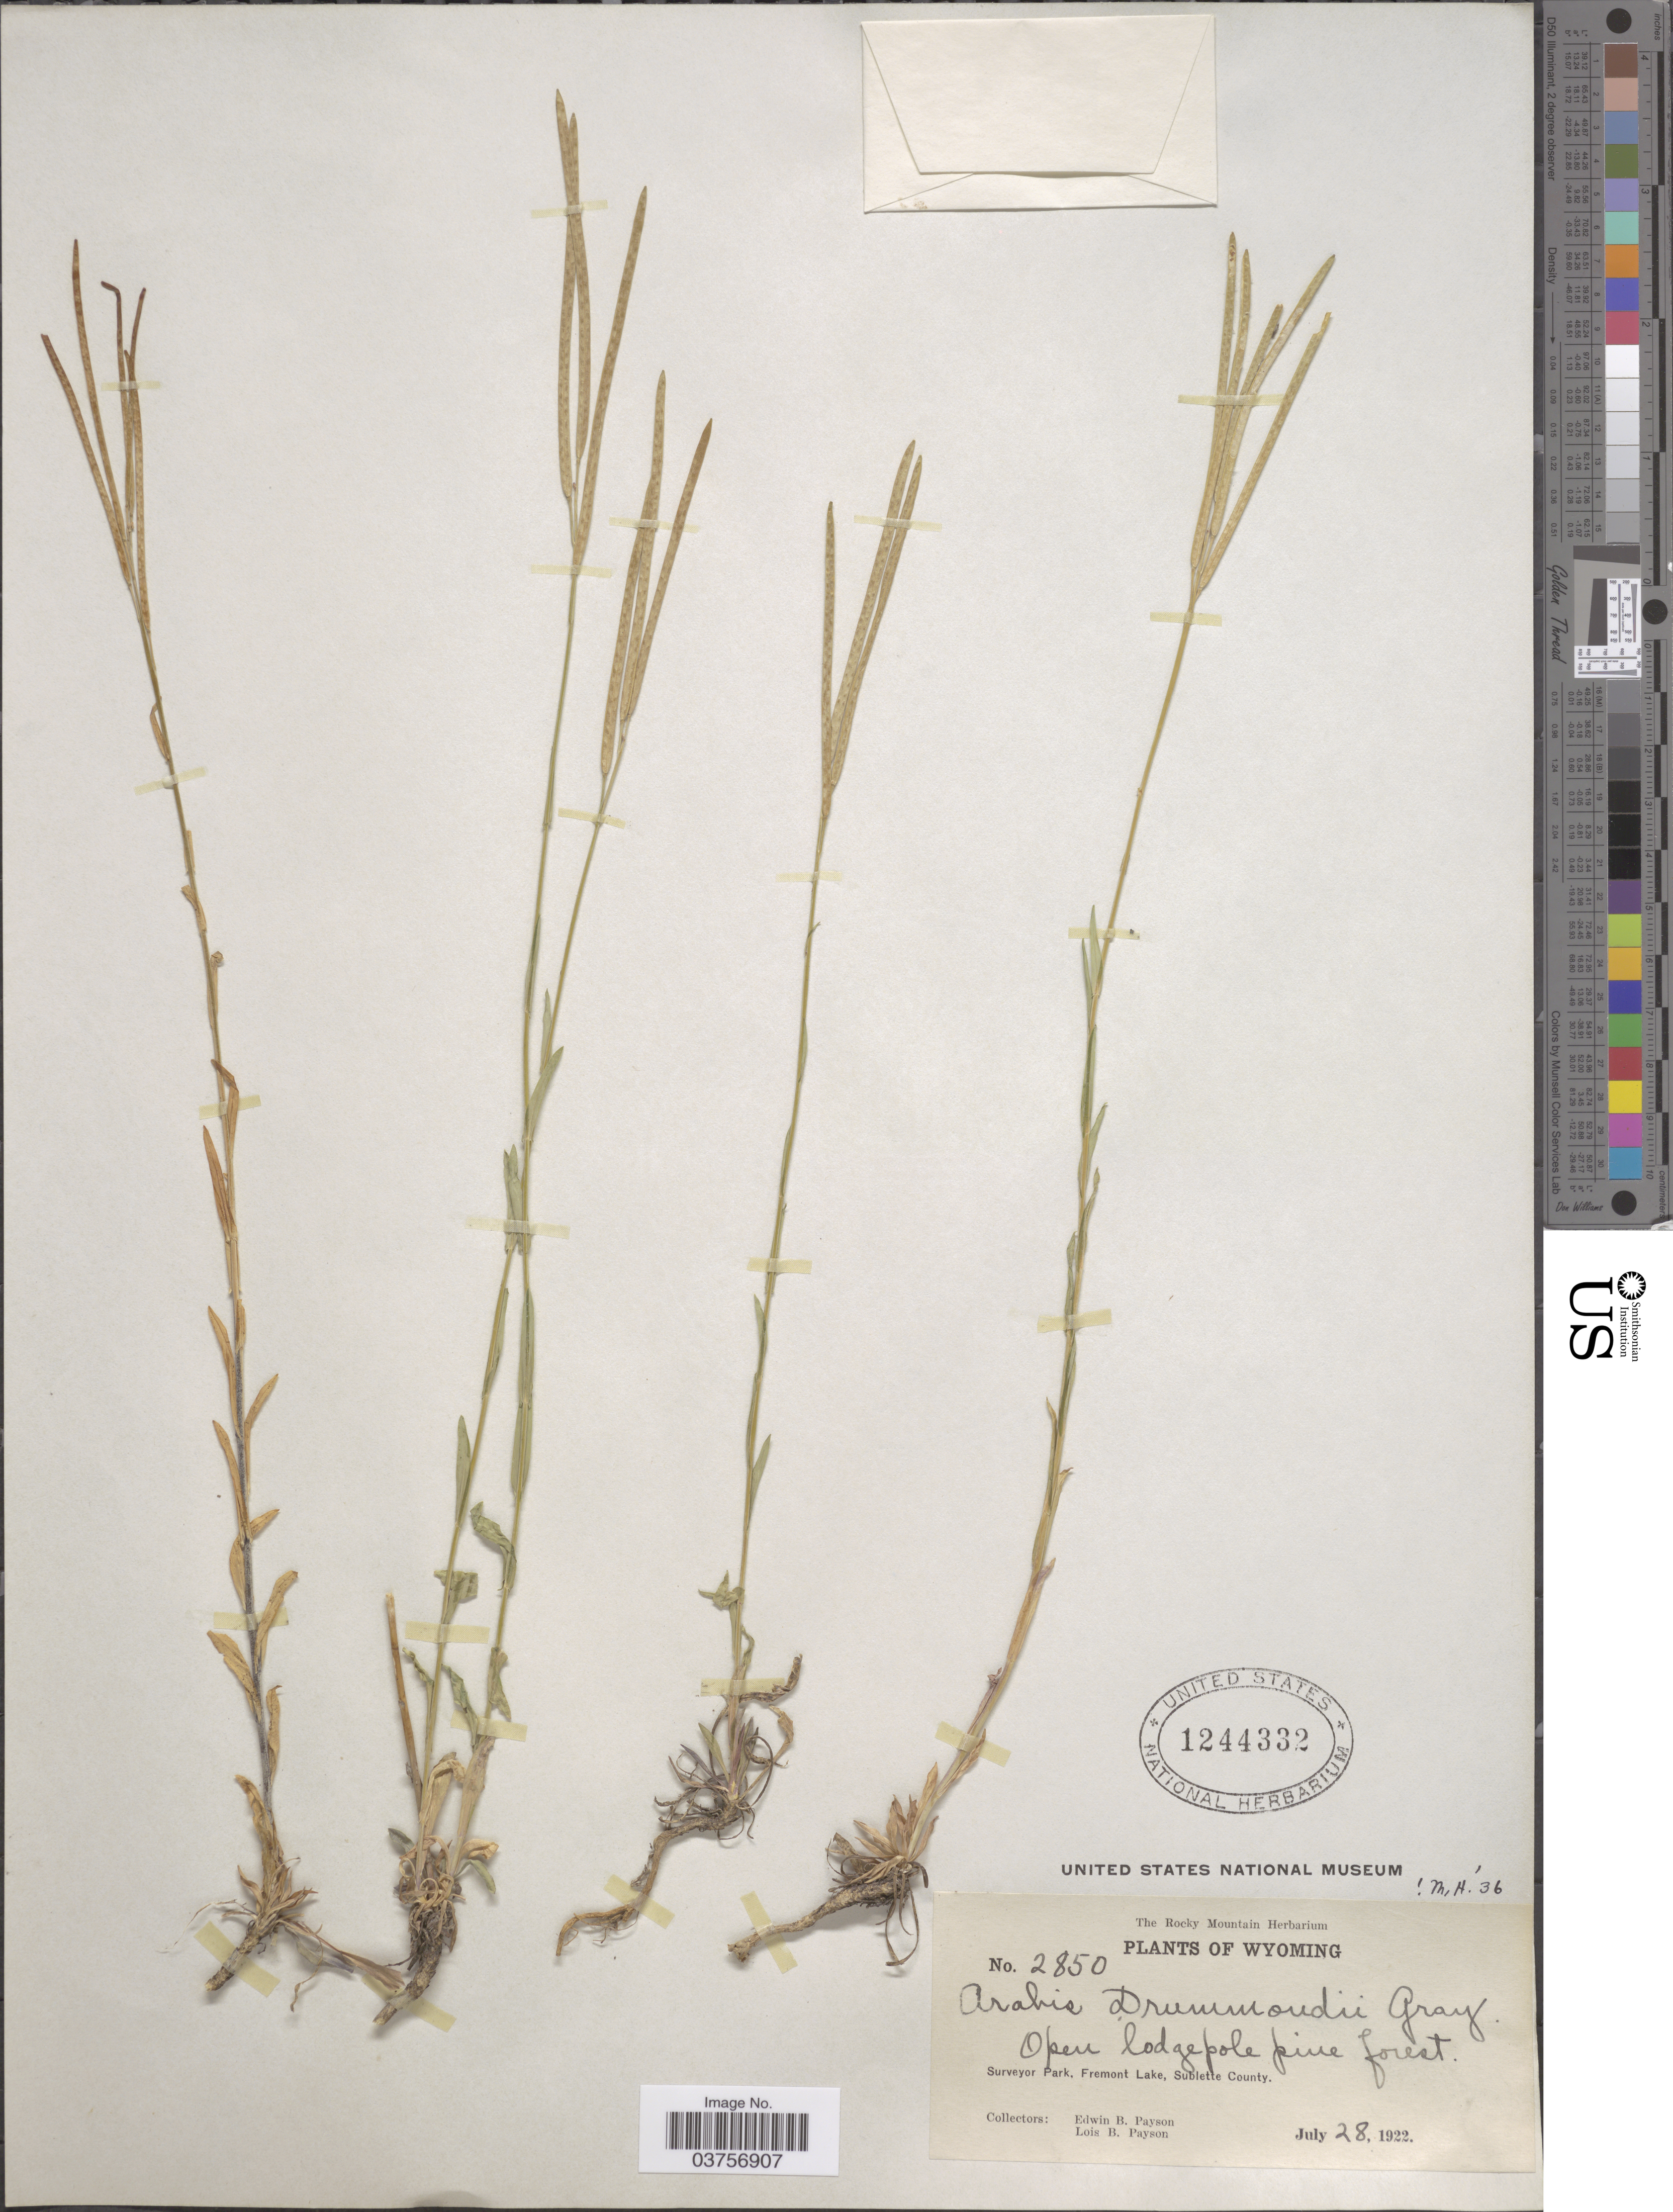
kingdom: Plantae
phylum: Tracheophyta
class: Magnoliopsida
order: Brassicales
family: Brassicaceae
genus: Arabis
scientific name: Arabis drummondii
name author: A. Gray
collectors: E. B. Payson & L. Payson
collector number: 2850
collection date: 1922-07-28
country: United States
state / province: Wyoming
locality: Open lodgepole pine forest. Surveyor Park, Fremont Lake, Sublette County.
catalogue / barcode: US 1244332